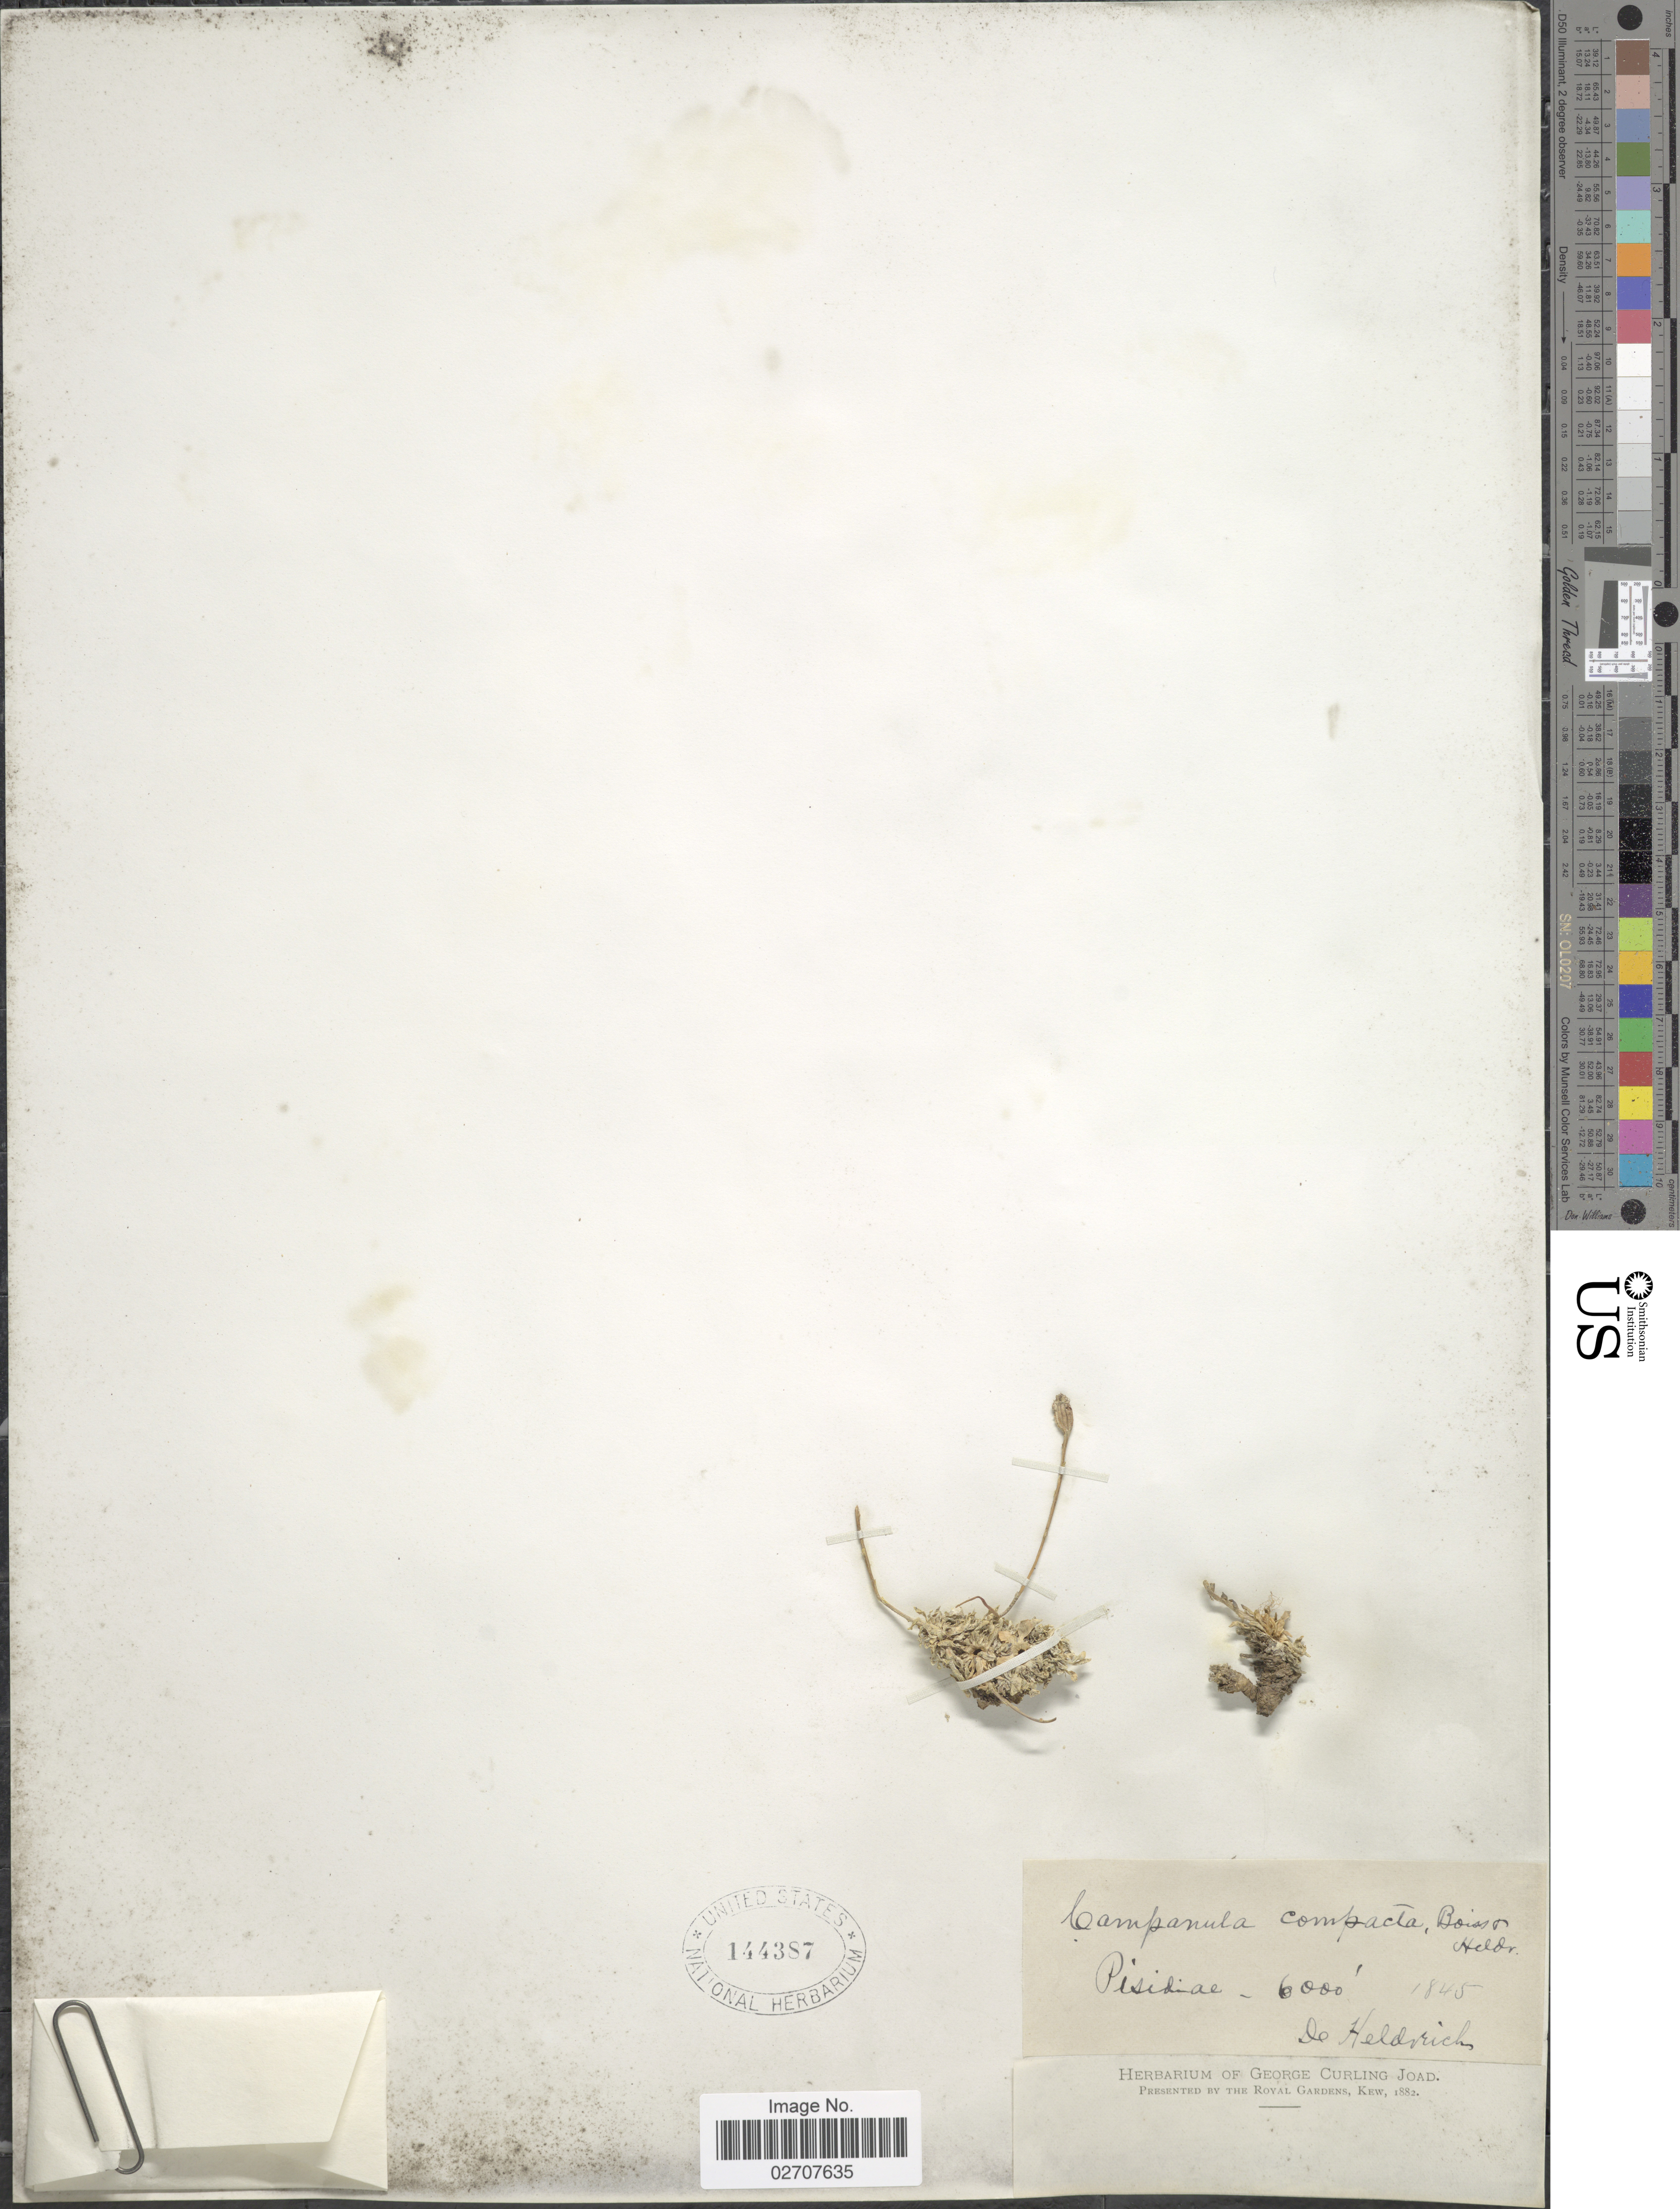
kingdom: Plantae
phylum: Tracheophyta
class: Magnoliopsida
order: Asterales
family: Campanulaceae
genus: Campanula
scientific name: Campanula compacta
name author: Hegetschw.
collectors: -. De Heldreich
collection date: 1845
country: Turkey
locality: Pisidia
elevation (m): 1829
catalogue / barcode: US 144387